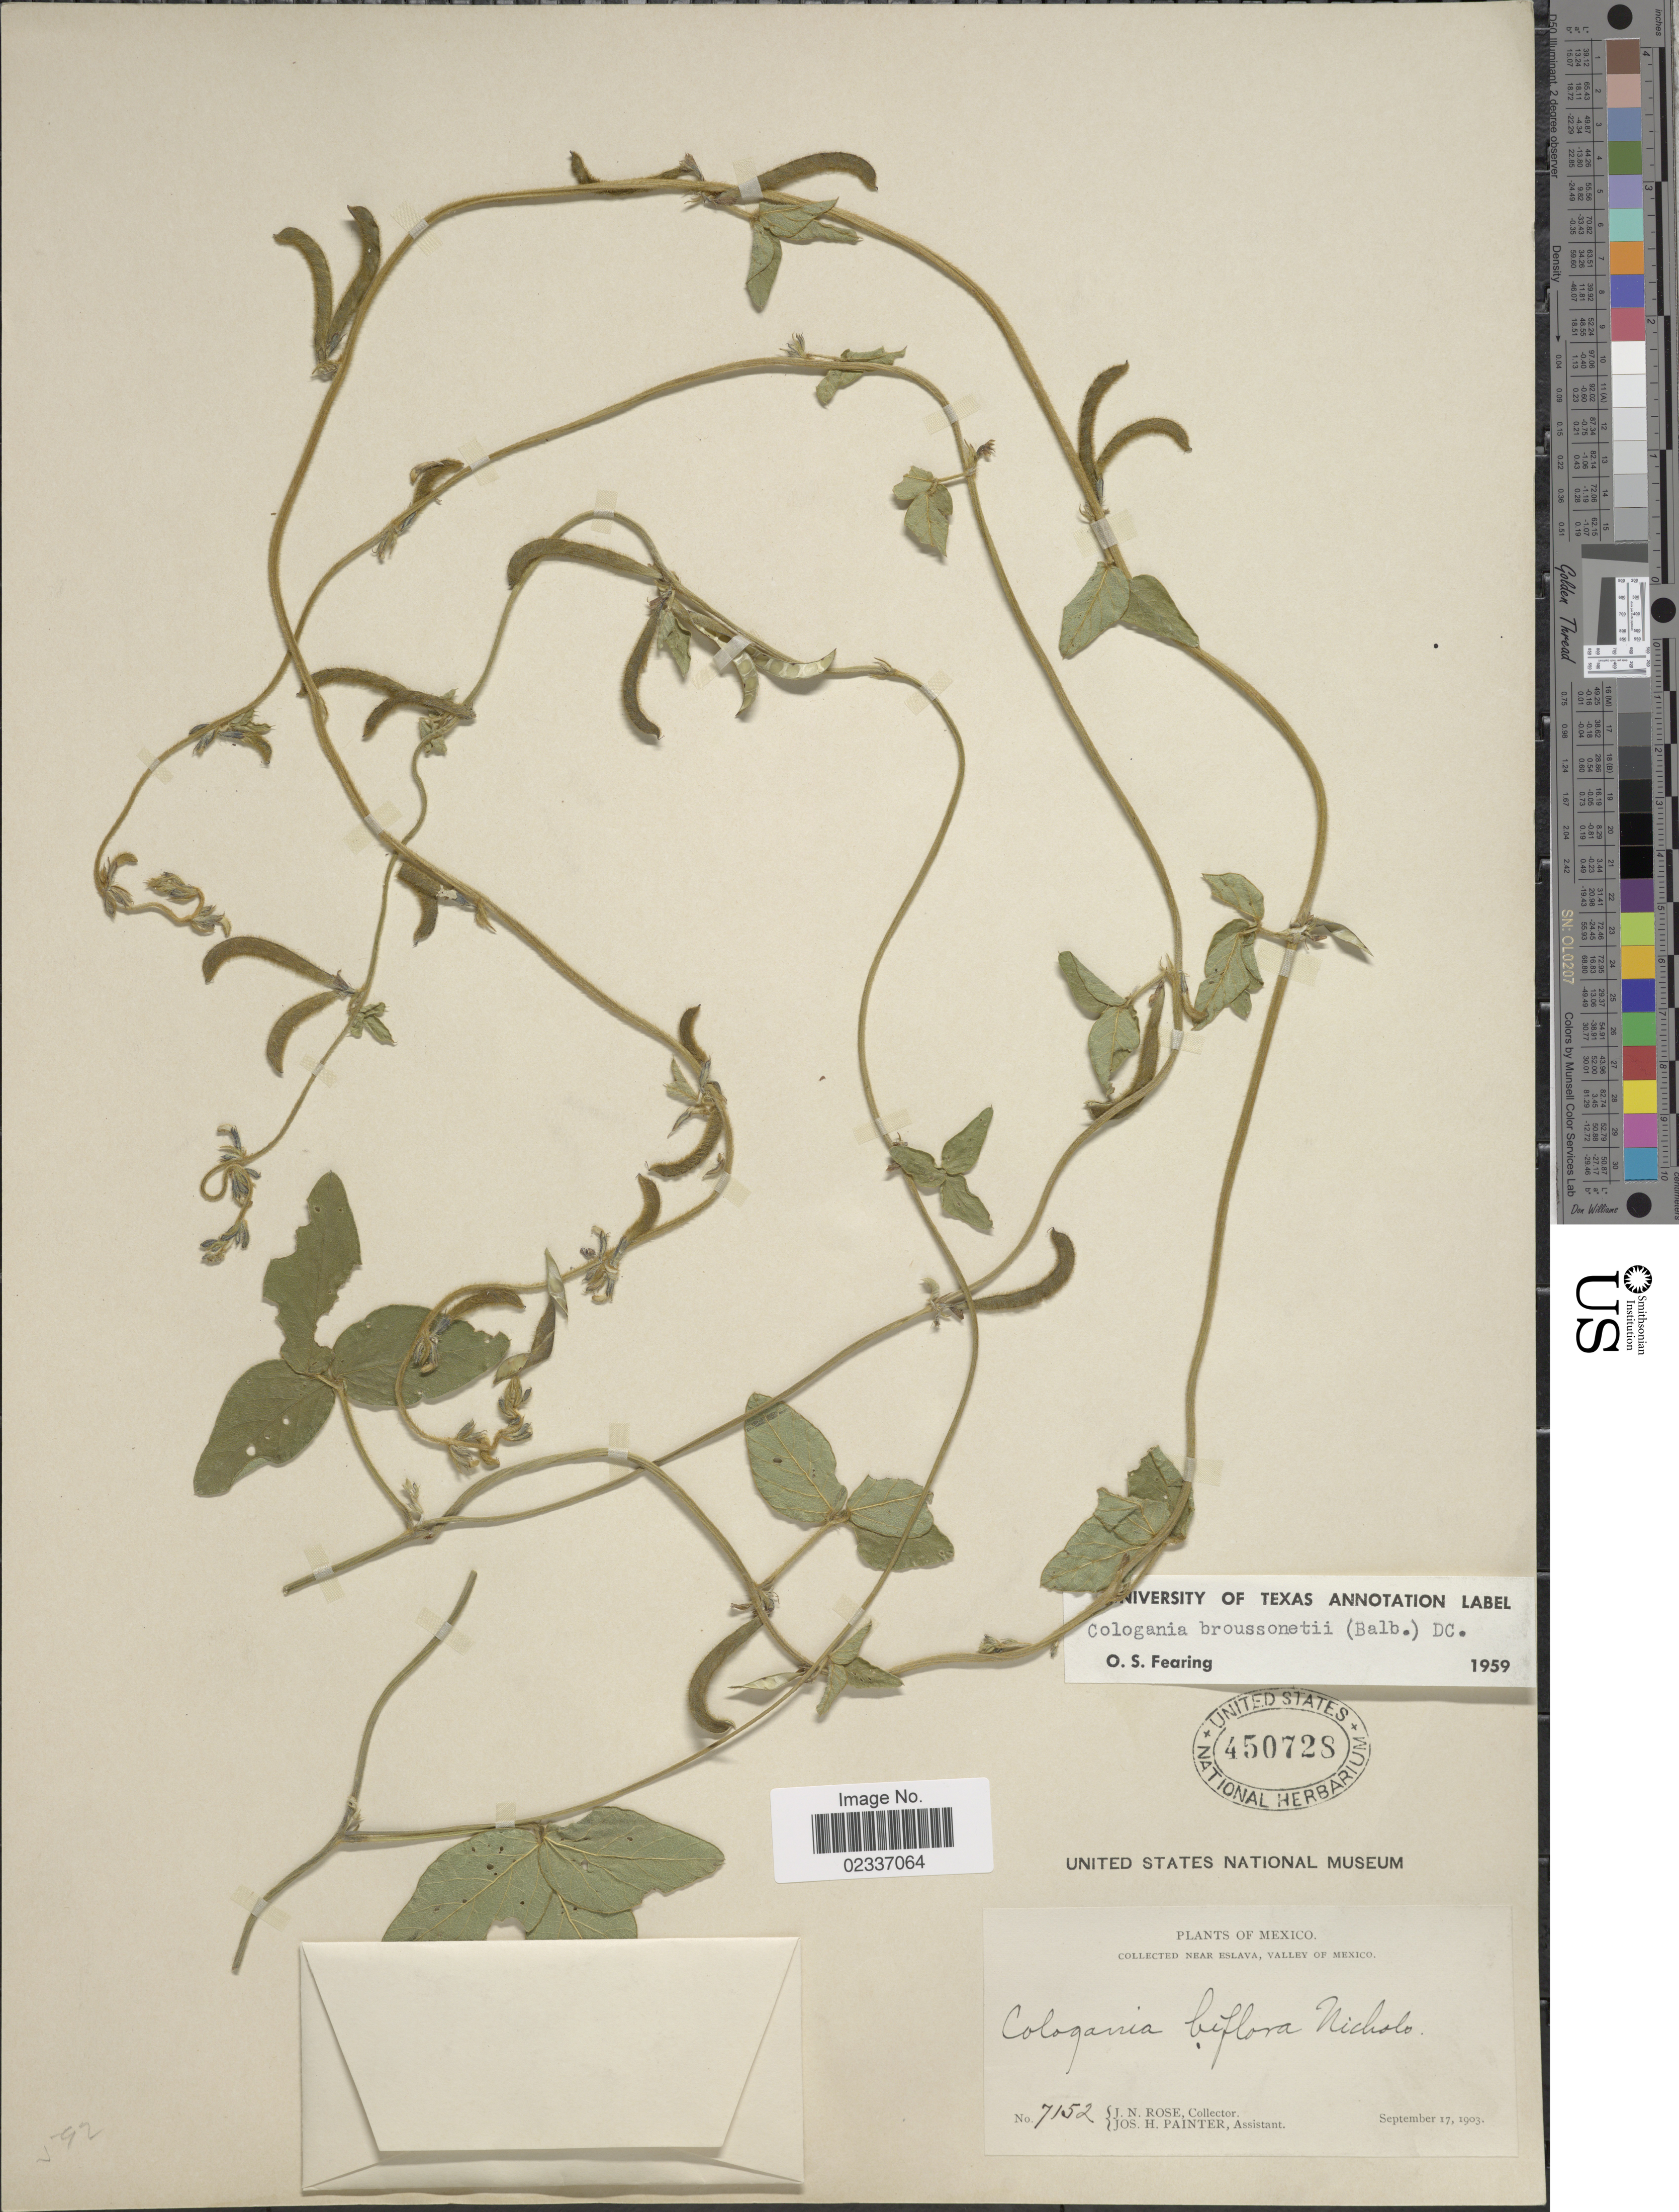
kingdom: Plantae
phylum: Tracheophyta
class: Magnoliopsida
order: Fabales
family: Fabaceae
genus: Cologania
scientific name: Cologania broussonetii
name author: (Balb.) DC.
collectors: J. N. Rose & J. H. Painter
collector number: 7152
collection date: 1903-09-17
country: Mexico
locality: Near Eslava, Valley of Mexico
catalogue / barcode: US 450728